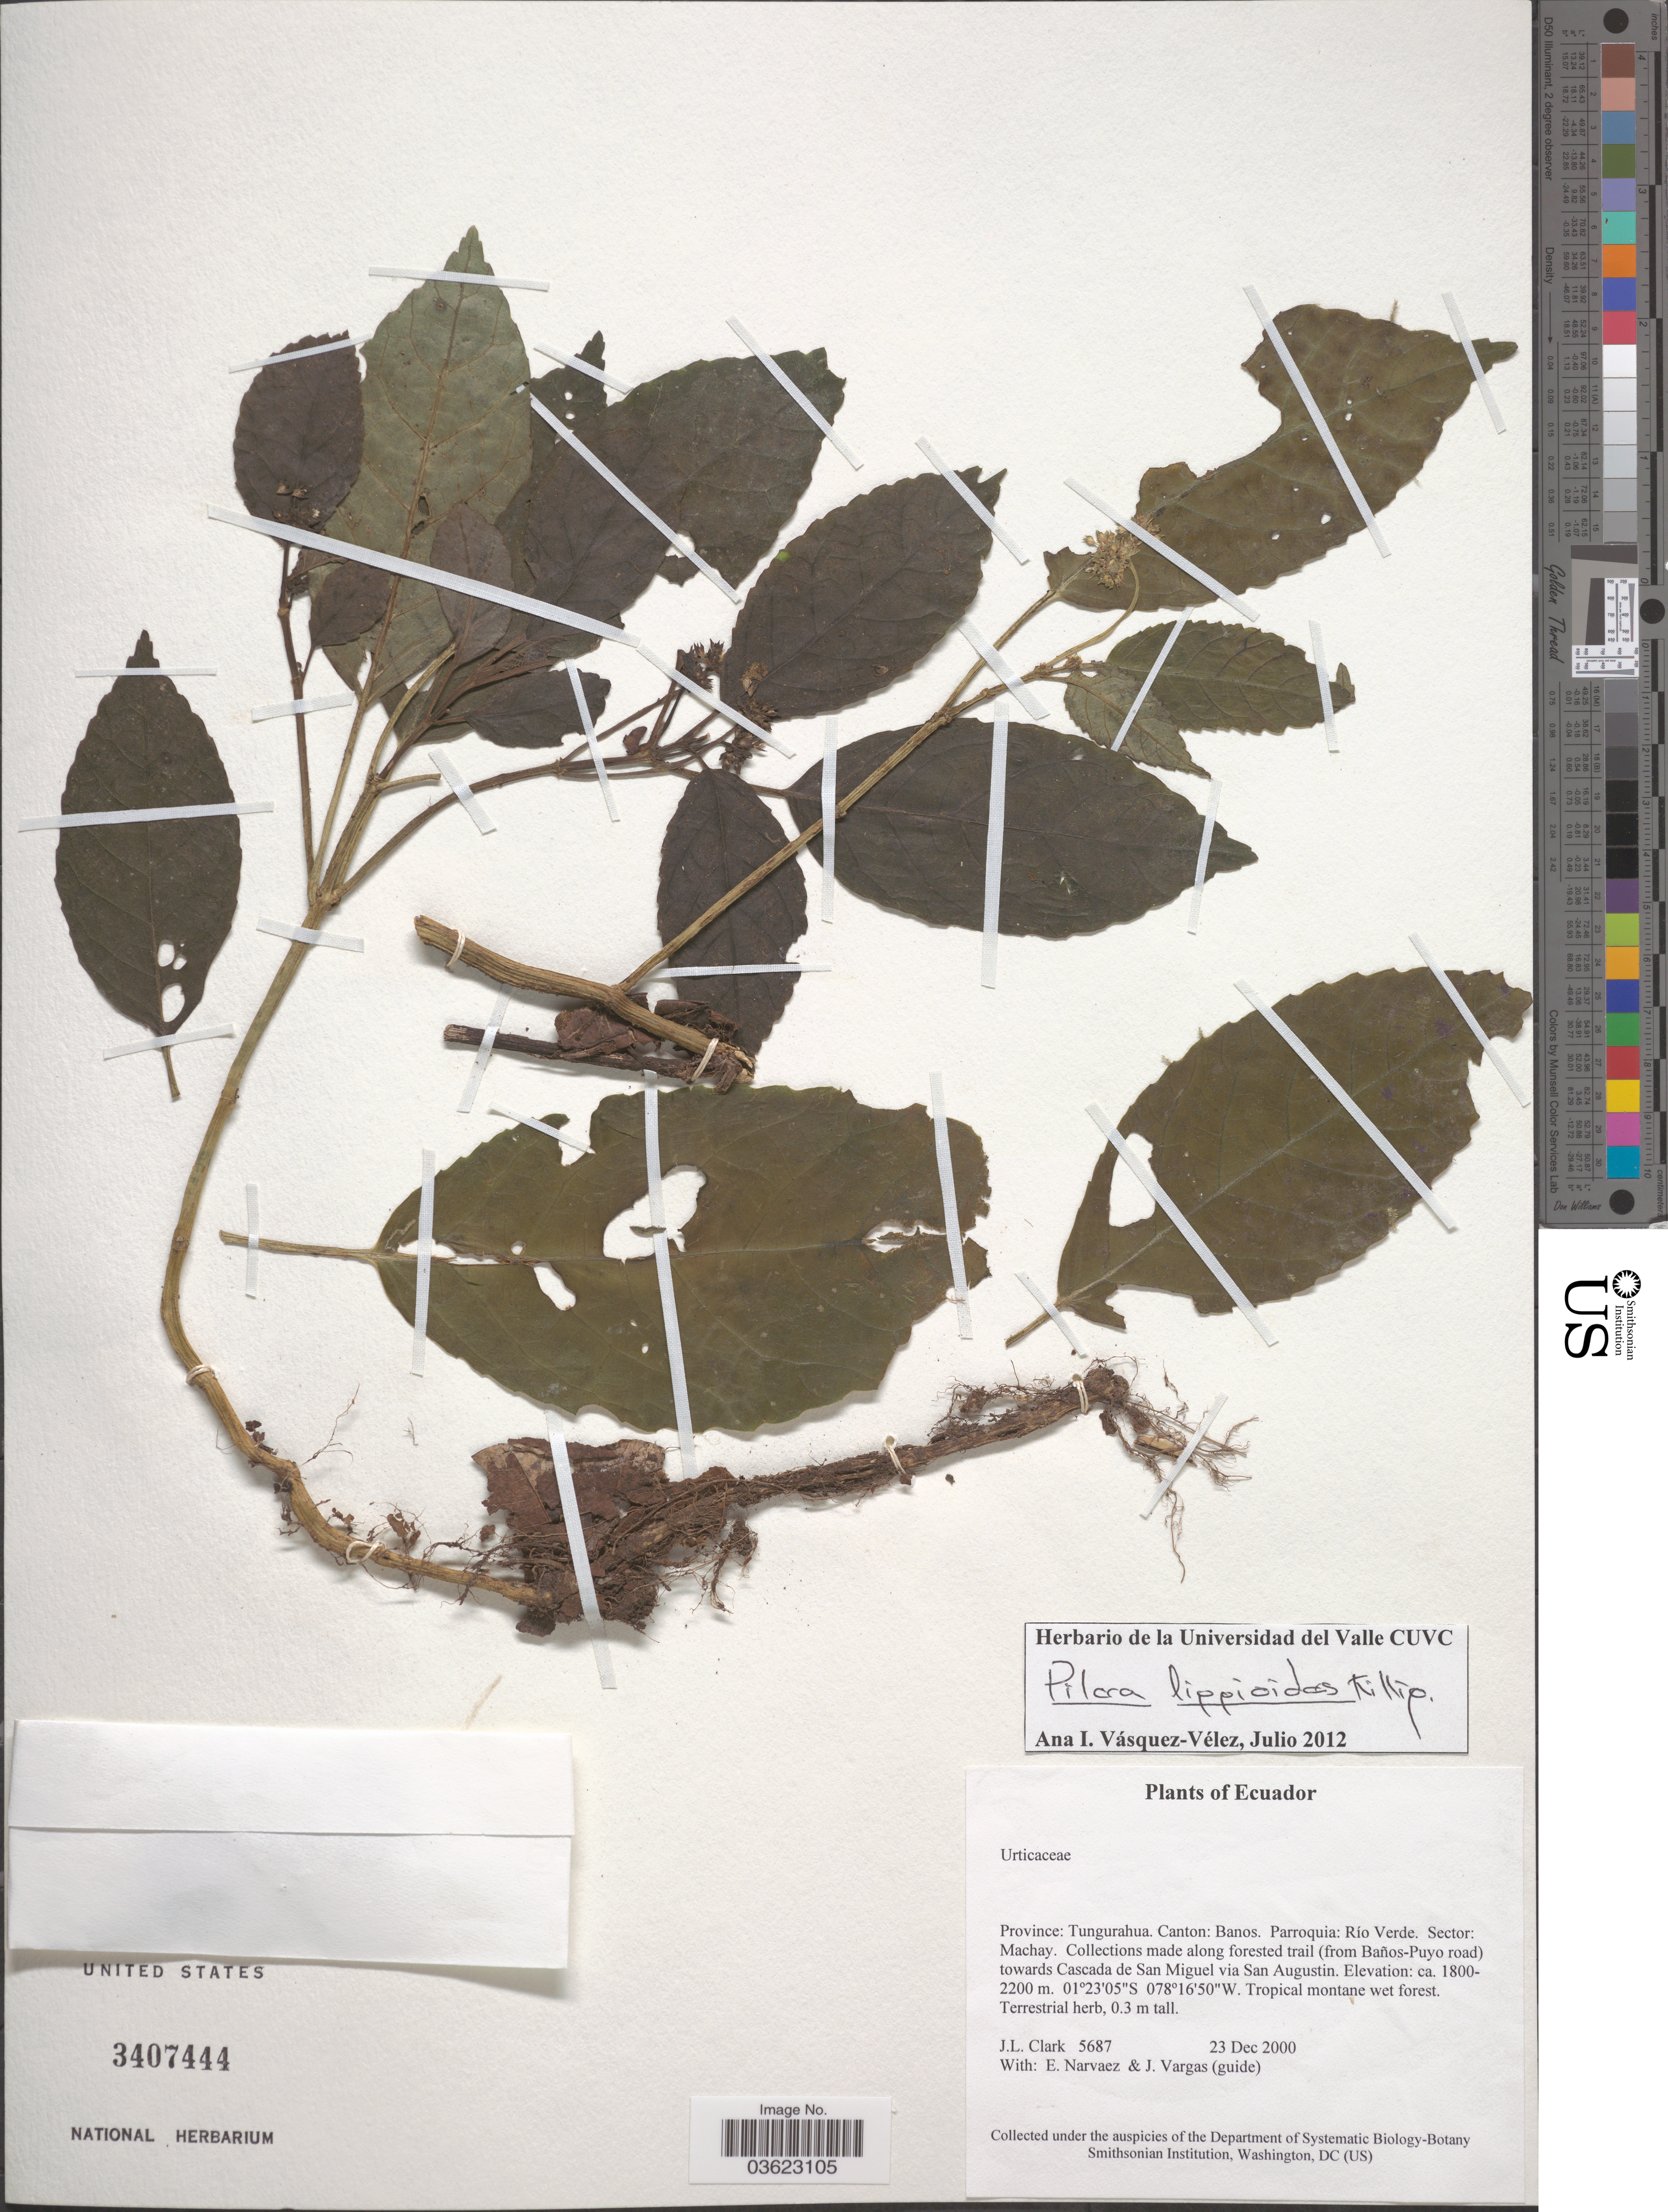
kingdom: Plantae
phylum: Tracheophyta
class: Magnoliopsida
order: Rosales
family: Urticaceae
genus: Pilea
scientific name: Pilea lippioides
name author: Killip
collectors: J. L. Clark, E. Narváez & J. Vargas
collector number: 5687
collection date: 2000-12-23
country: Ecuador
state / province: Tungurahua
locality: Canton: Banos. Parroquia: Río Verde. Sector: Machay. Along forested trail (from Baños-Puyo road) towards Cascada de San Miguel via San Augustin.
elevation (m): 1800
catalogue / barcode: US 3407444